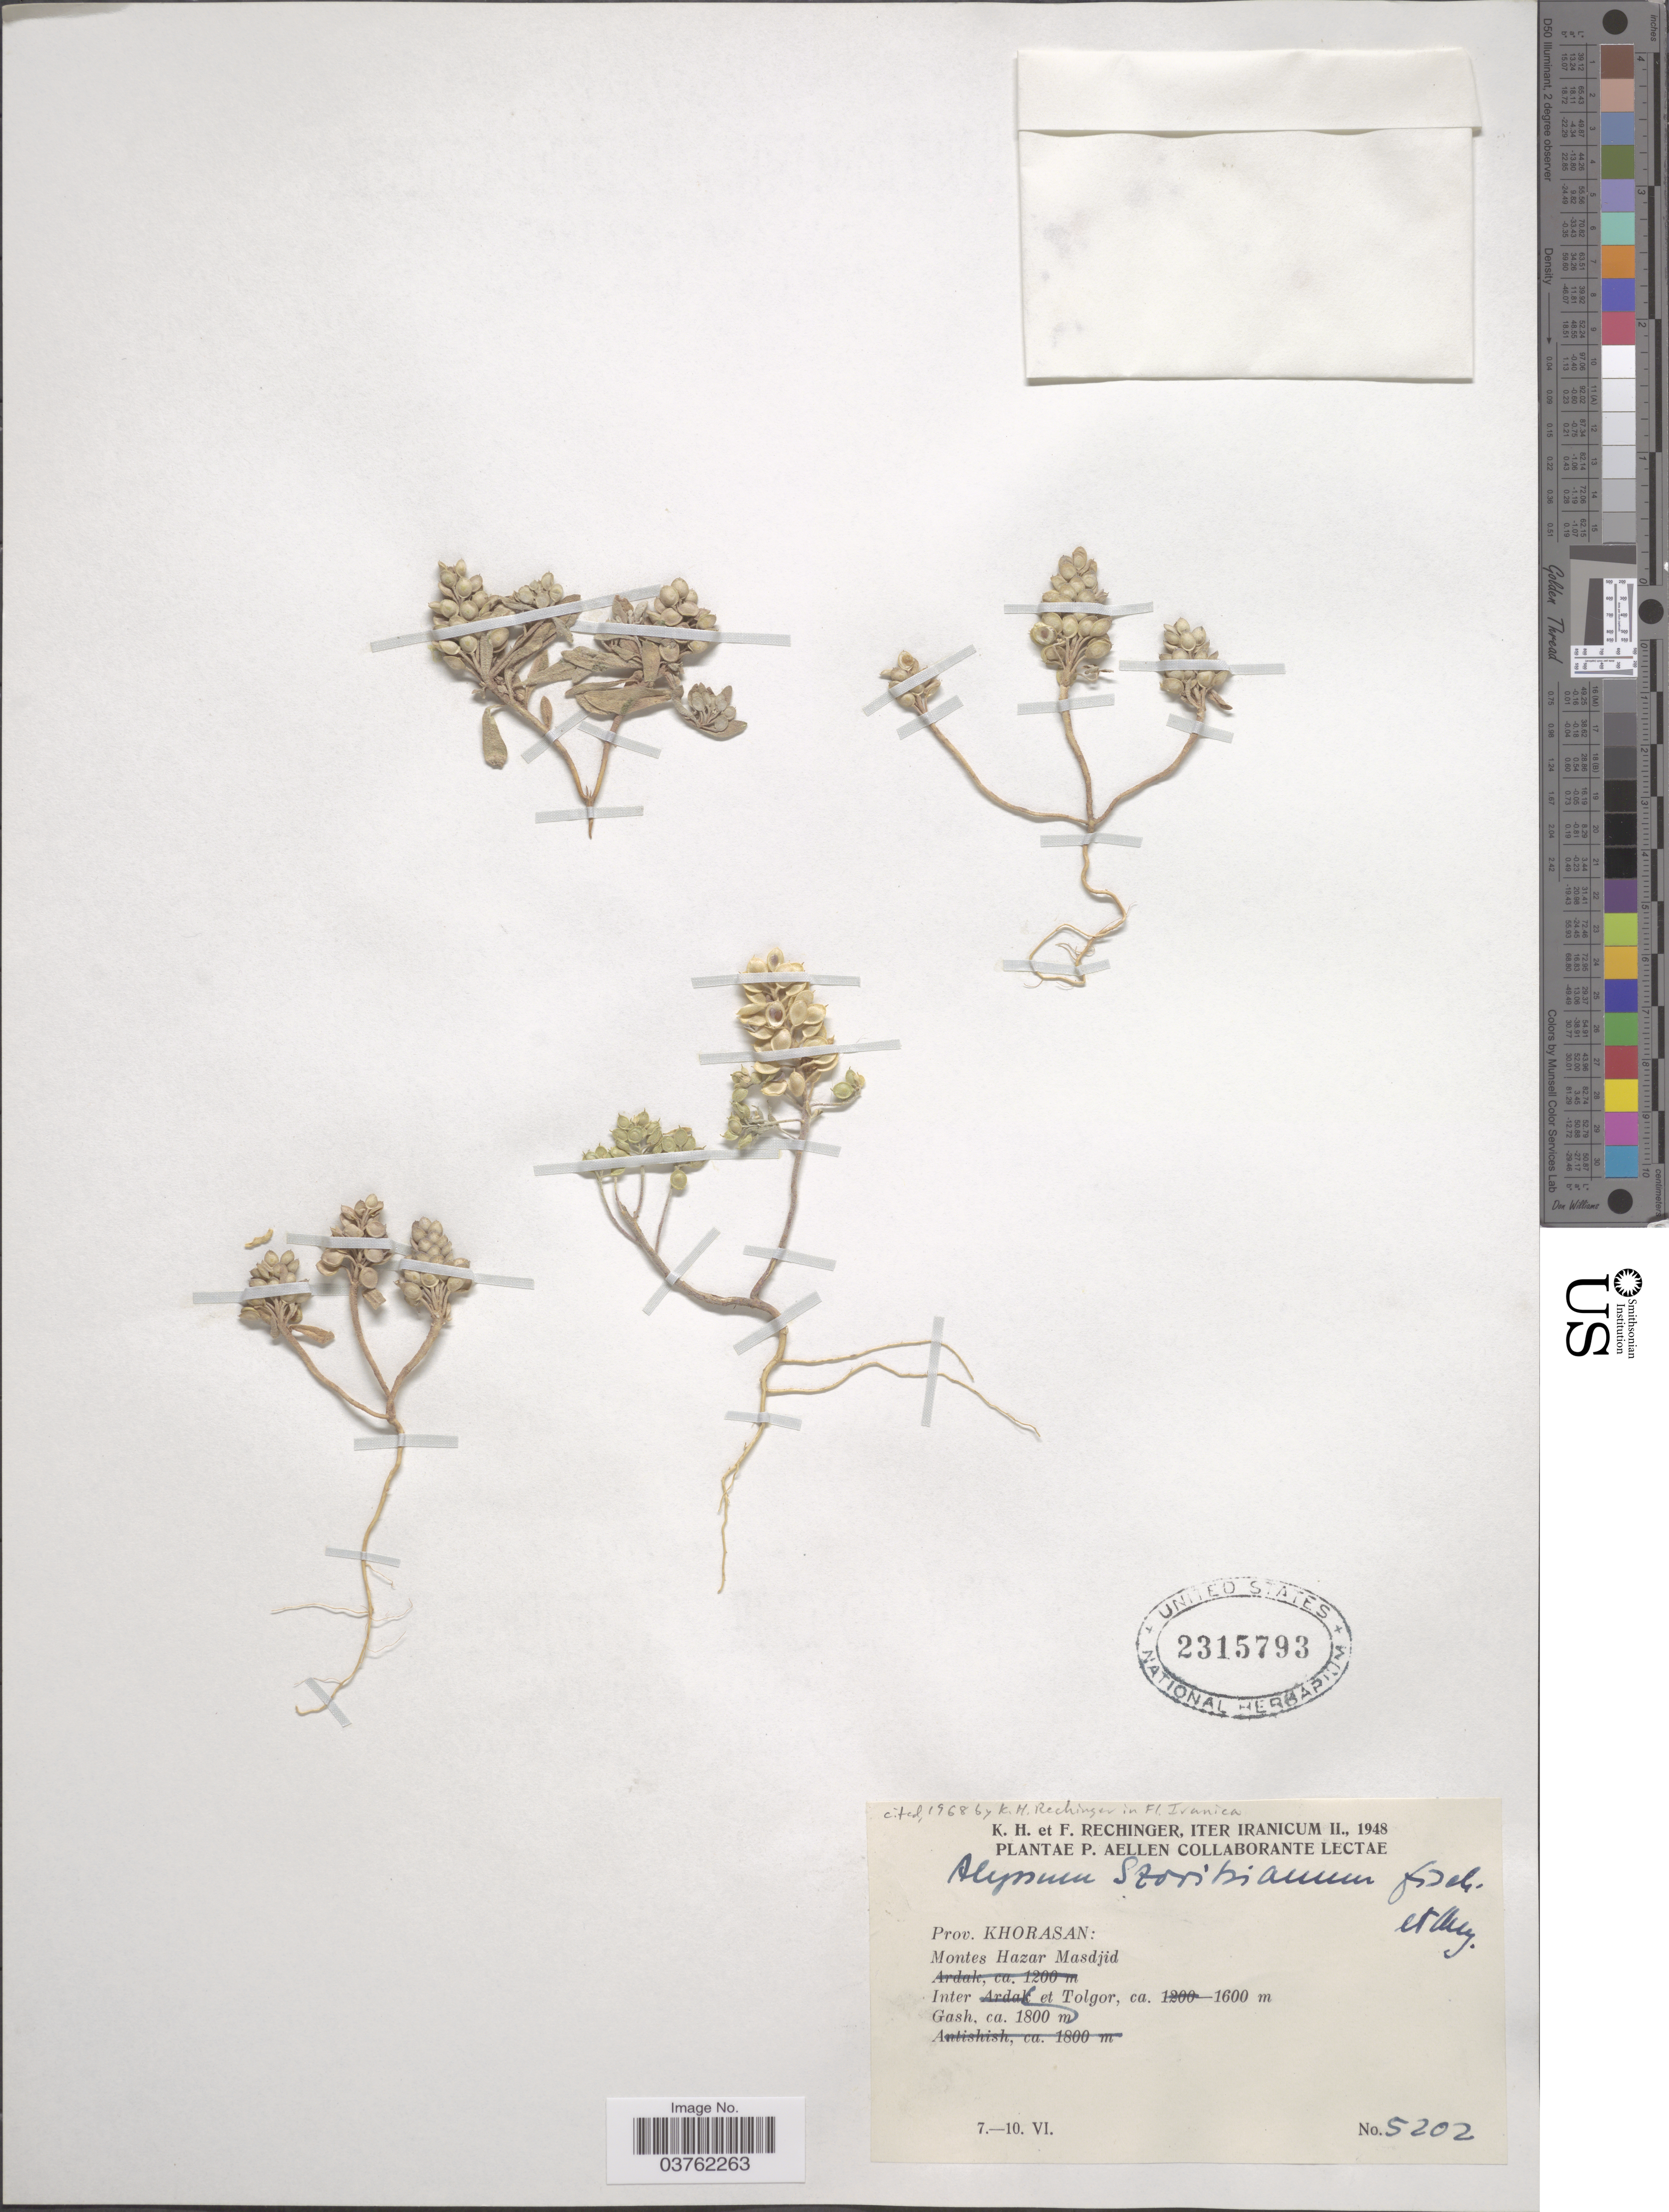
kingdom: Plantae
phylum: Tracheophyta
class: Magnoliopsida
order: Brassicales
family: Brassicaceae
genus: Alyssum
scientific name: Alyssum szovitsianum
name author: Fisch. & C.A. Mey.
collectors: K. H. Rechinger & F. Rechinger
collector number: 5202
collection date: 1948-06-07/1948-06-10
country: Iran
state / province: Khorasan [obsolete]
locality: Iter Iranicum II. Montes Hazar Masdjid. Inter et Tolgor, Gash.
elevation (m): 1600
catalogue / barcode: US 2315793